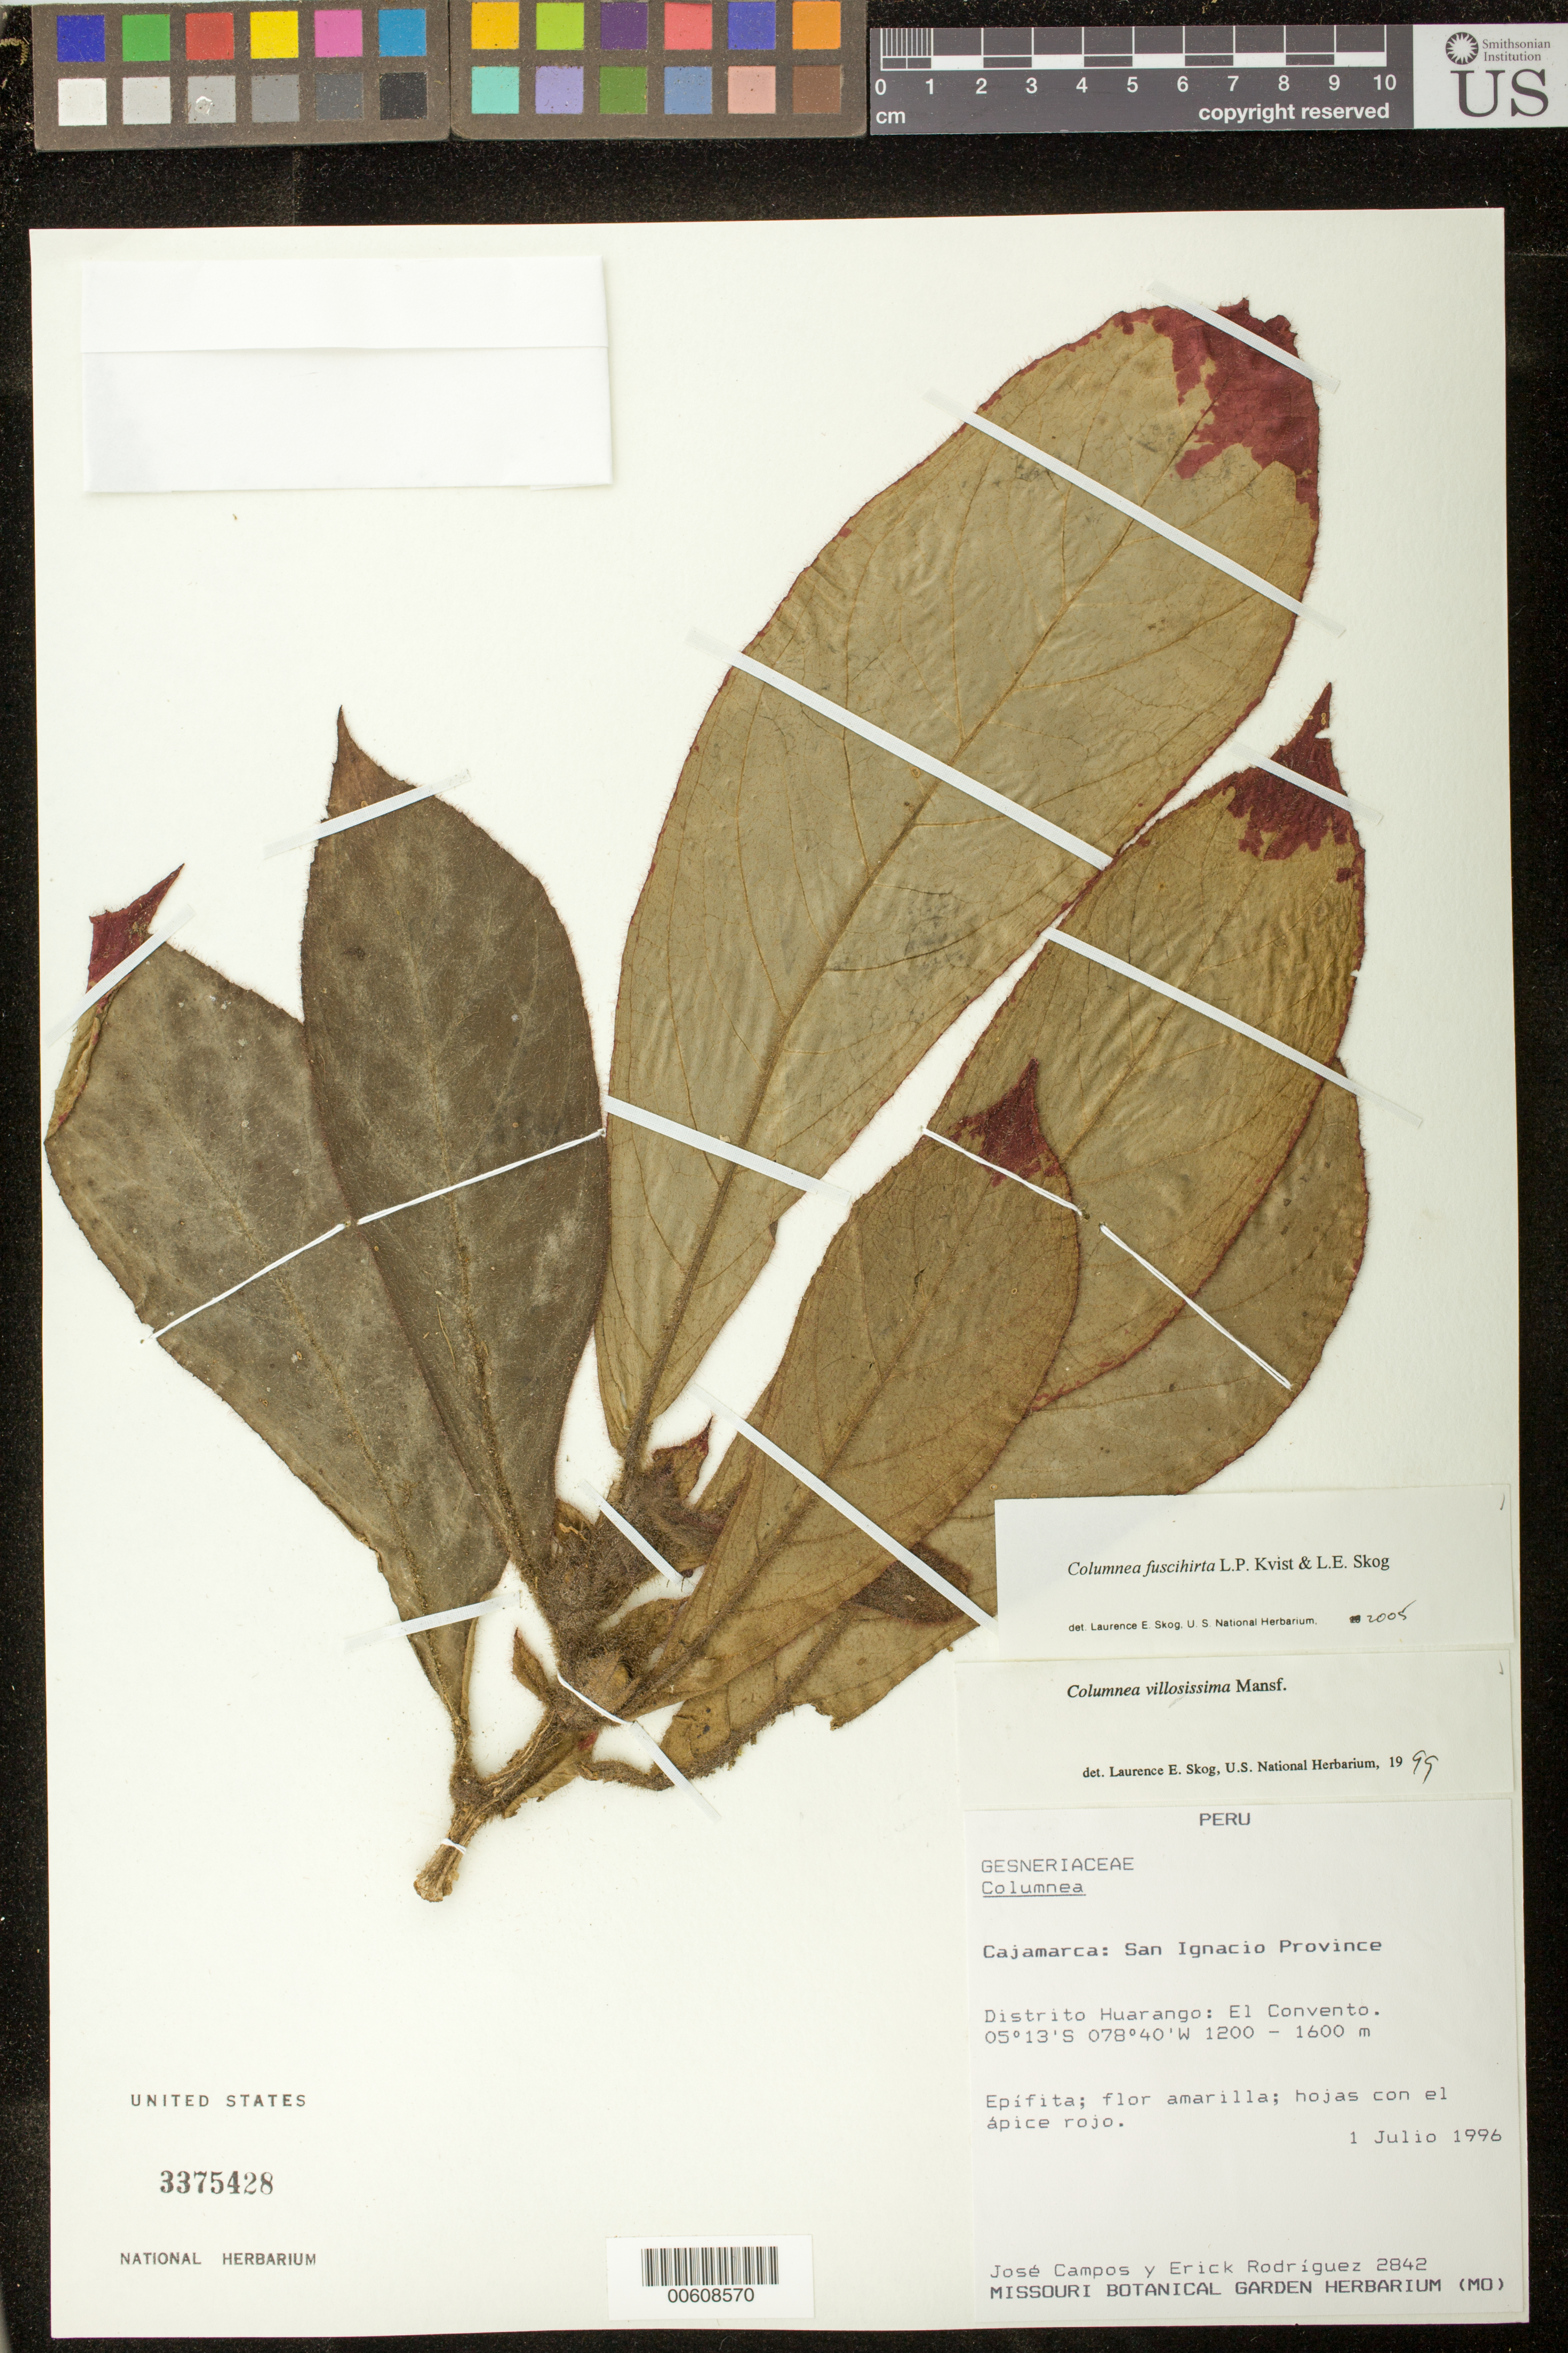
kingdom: Plantae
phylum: Tracheophyta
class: Magnoliopsida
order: Lamiales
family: Gesneriaceae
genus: Columnea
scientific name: Columnea fuscihirta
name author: L.P. Kvist & L.E. Skog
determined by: Skog, Laurence E.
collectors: J. Campos & E. Rodriguez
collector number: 2842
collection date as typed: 01 Jul 1996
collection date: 1996-07-01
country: Peru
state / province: Cajamarca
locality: Prov. San Ignacio, Dtto. Huarango: El Convento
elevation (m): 1200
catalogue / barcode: US 3375428